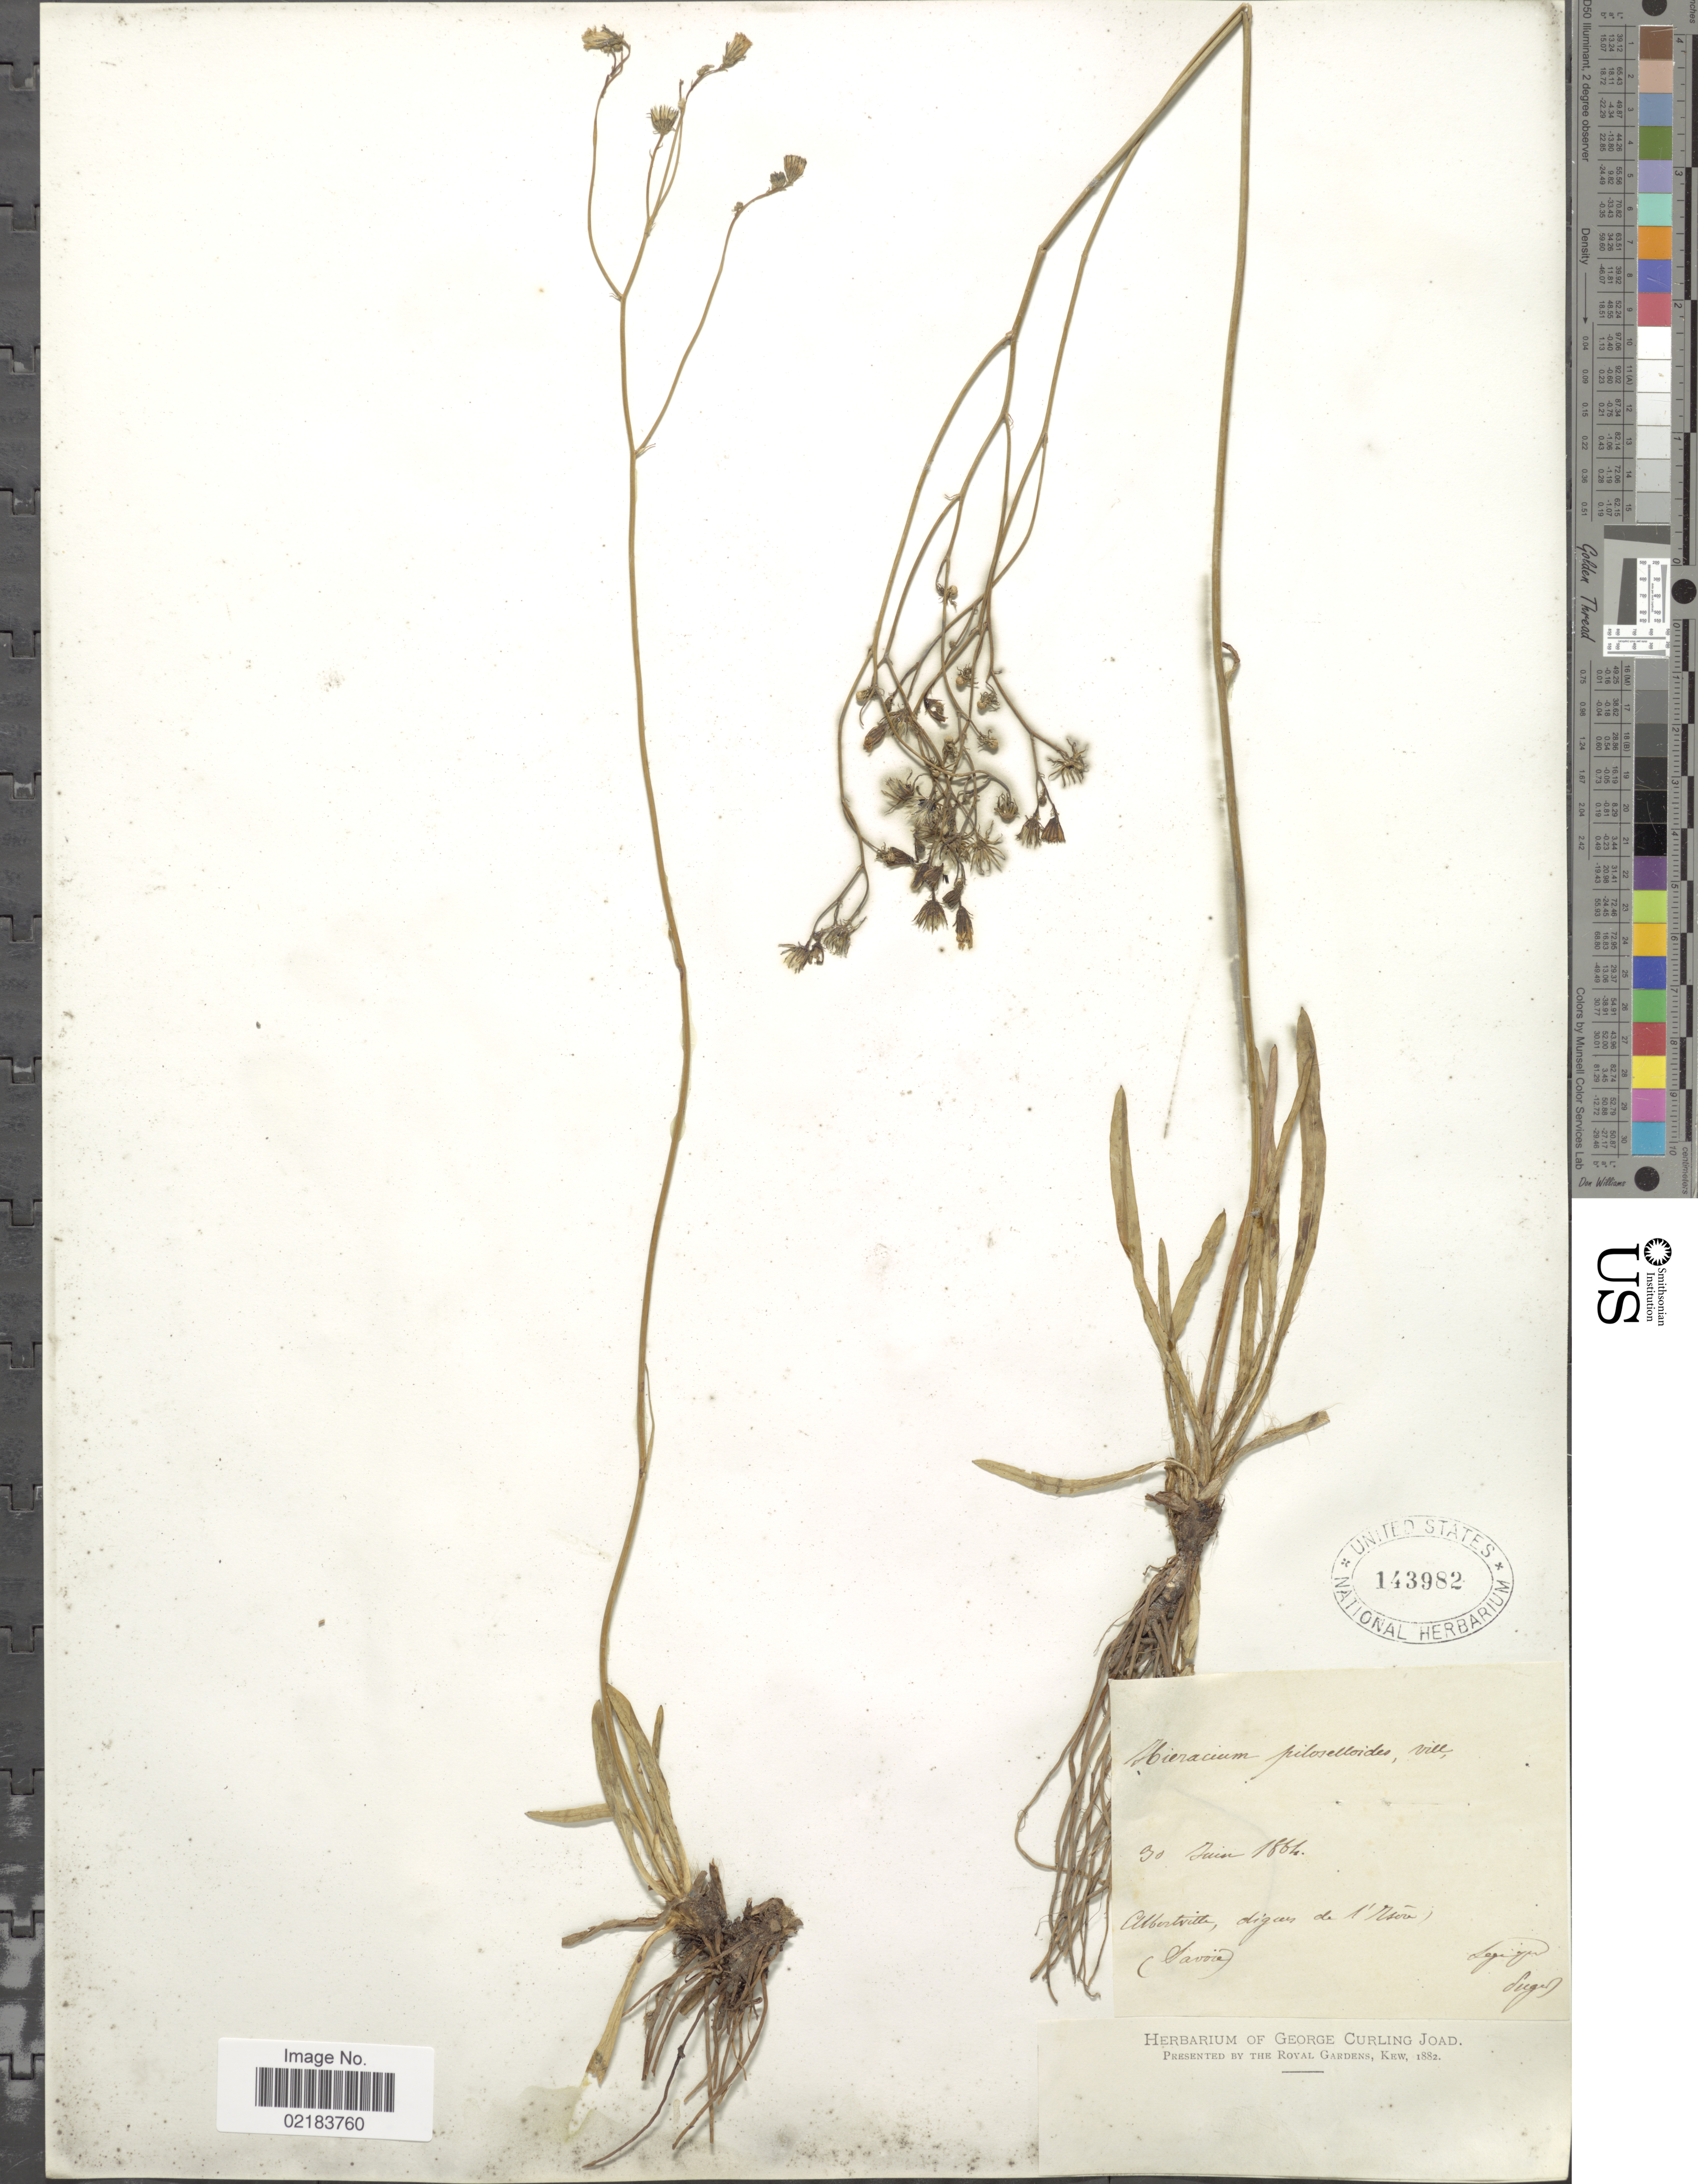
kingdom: Plantae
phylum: Tracheophyta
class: Magnoliopsida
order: Asterales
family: Asteraceae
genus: Pilosella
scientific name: Pilosella piloselloides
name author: (Vill.) Soják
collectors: -. Puget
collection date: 1864-06-30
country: France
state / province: Auvergne-Rhône-Alpes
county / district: Isère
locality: Albertville, digues de l'Isere. (Savoie)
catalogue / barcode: US 143982